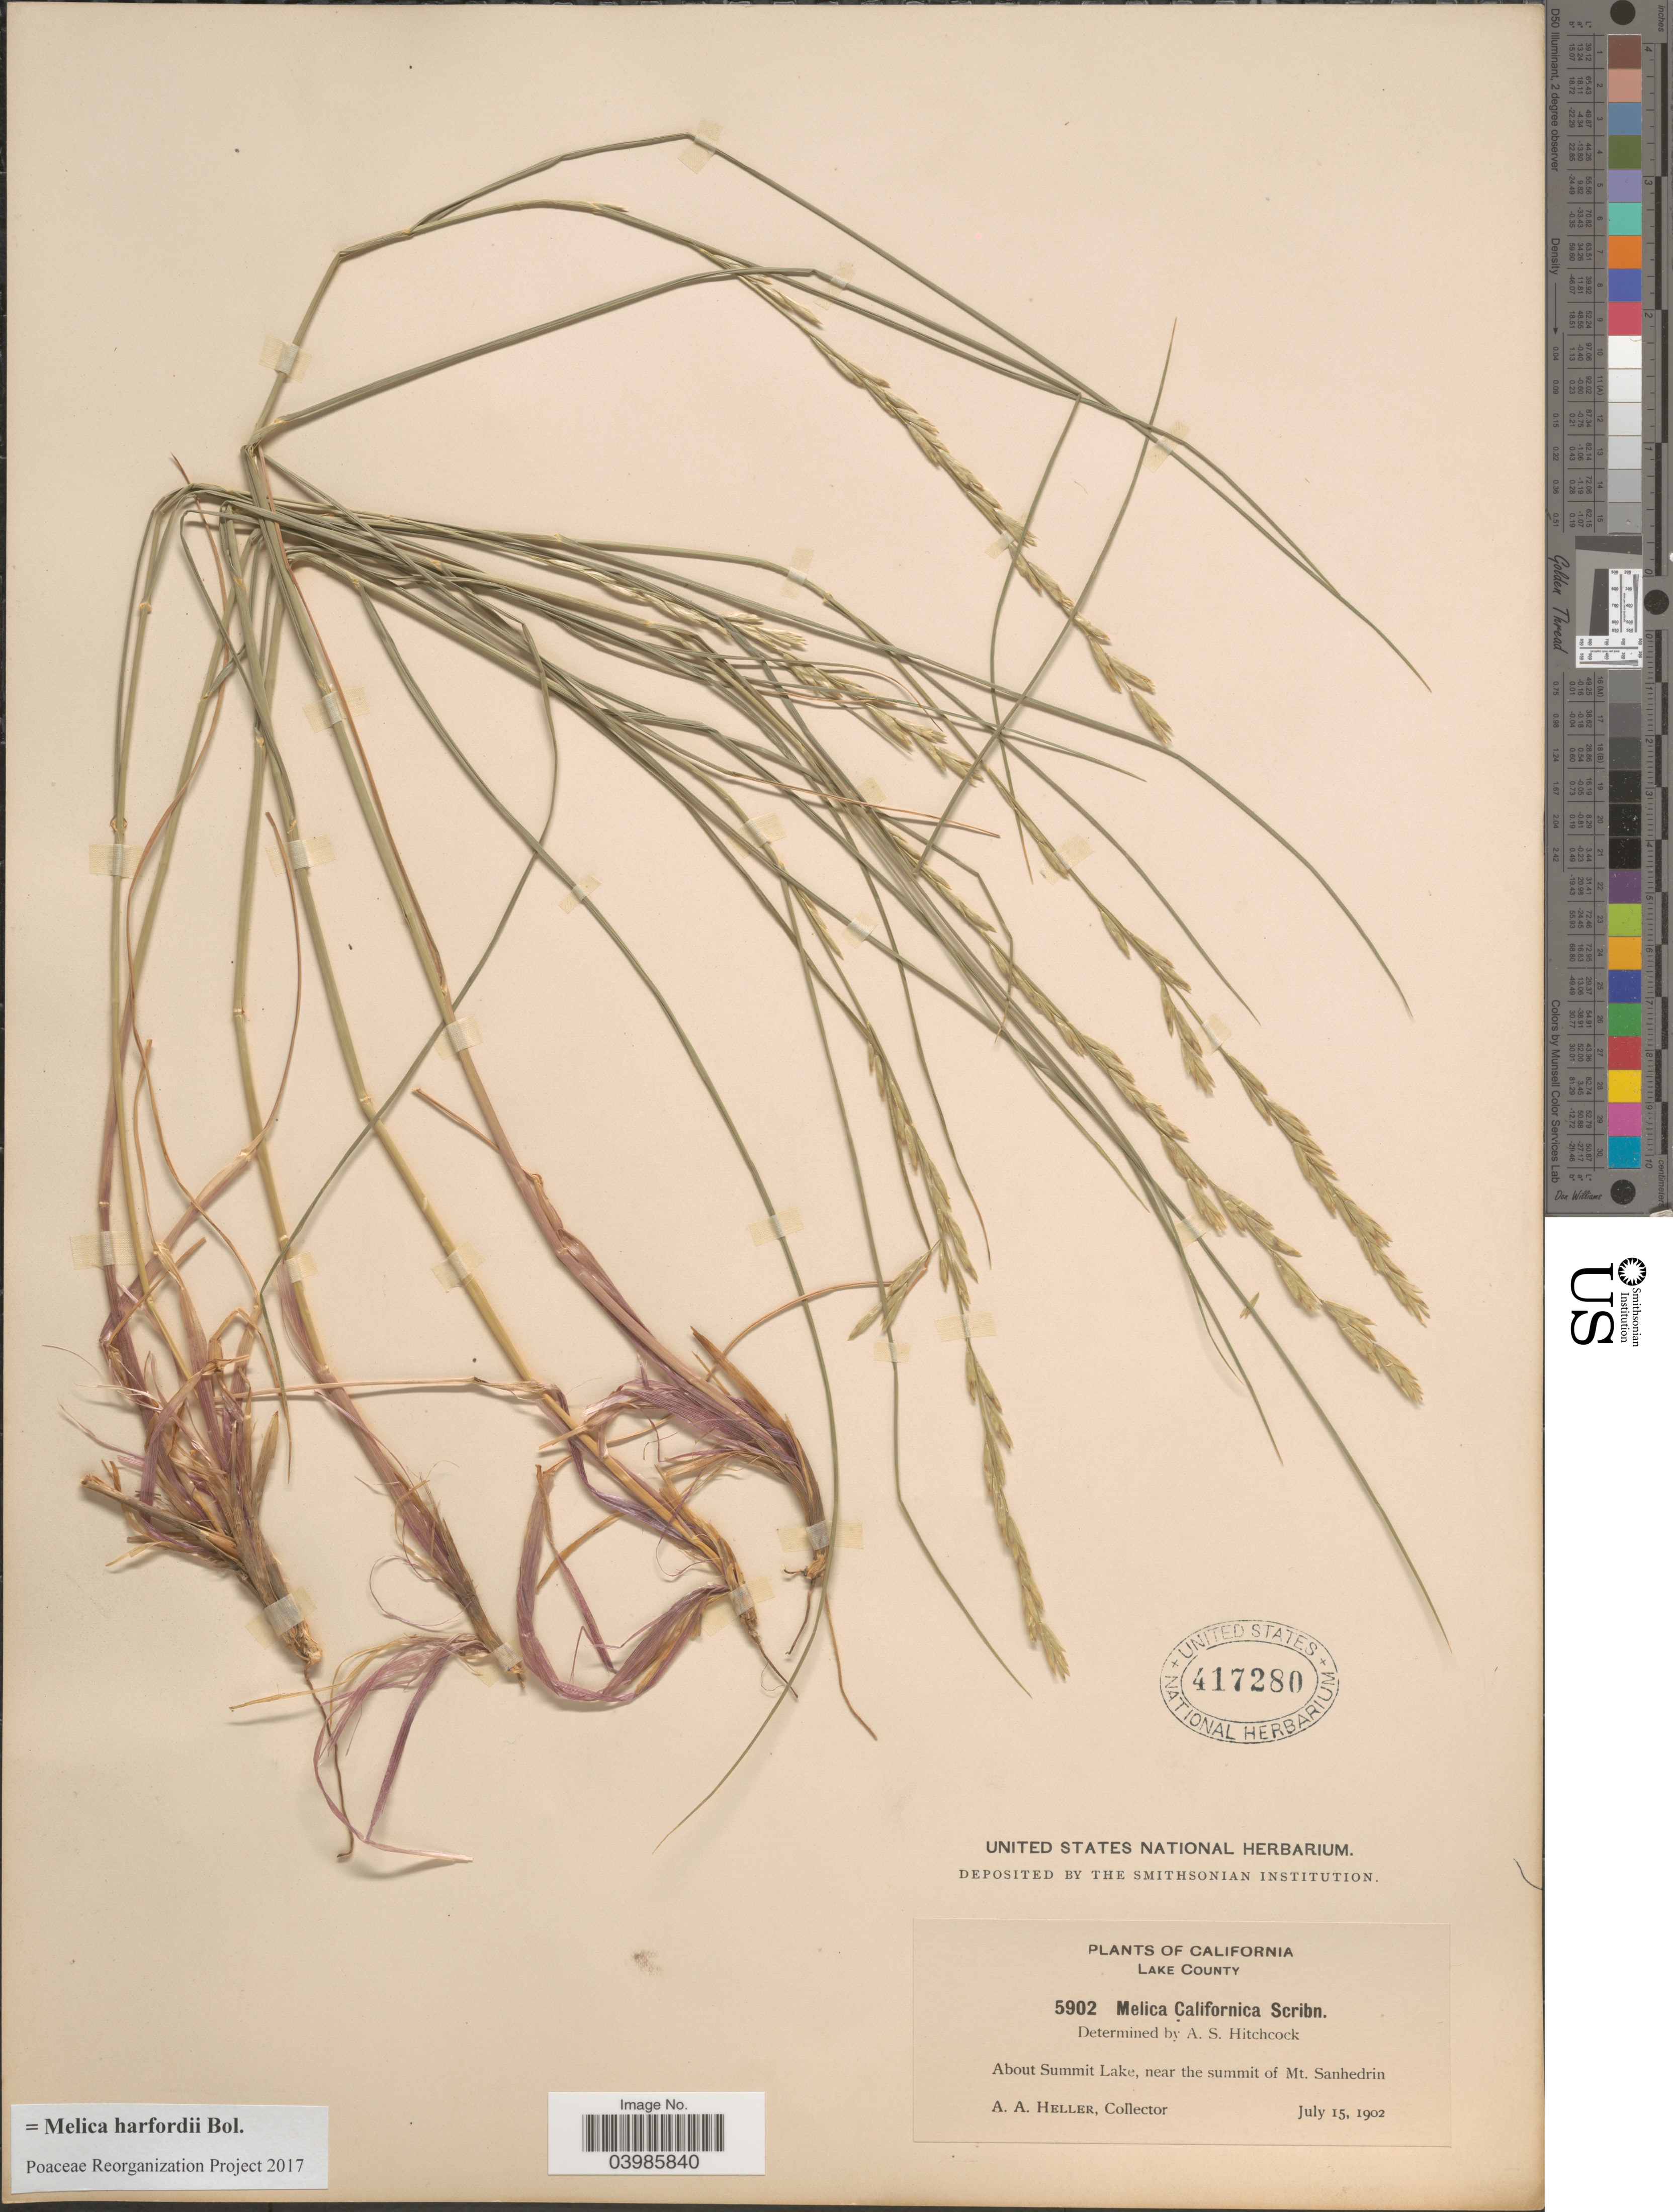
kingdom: Plantae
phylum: Tracheophyta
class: Liliopsida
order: Poales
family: Poaceae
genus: Melica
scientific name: Melica harfordii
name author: Bol.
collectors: A. A. Heller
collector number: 5902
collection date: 1902-07-15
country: United States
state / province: California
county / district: Lake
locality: Lake County. About Summit Lake, near the summit of Mt. Sanhedrin.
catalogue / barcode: US 417280